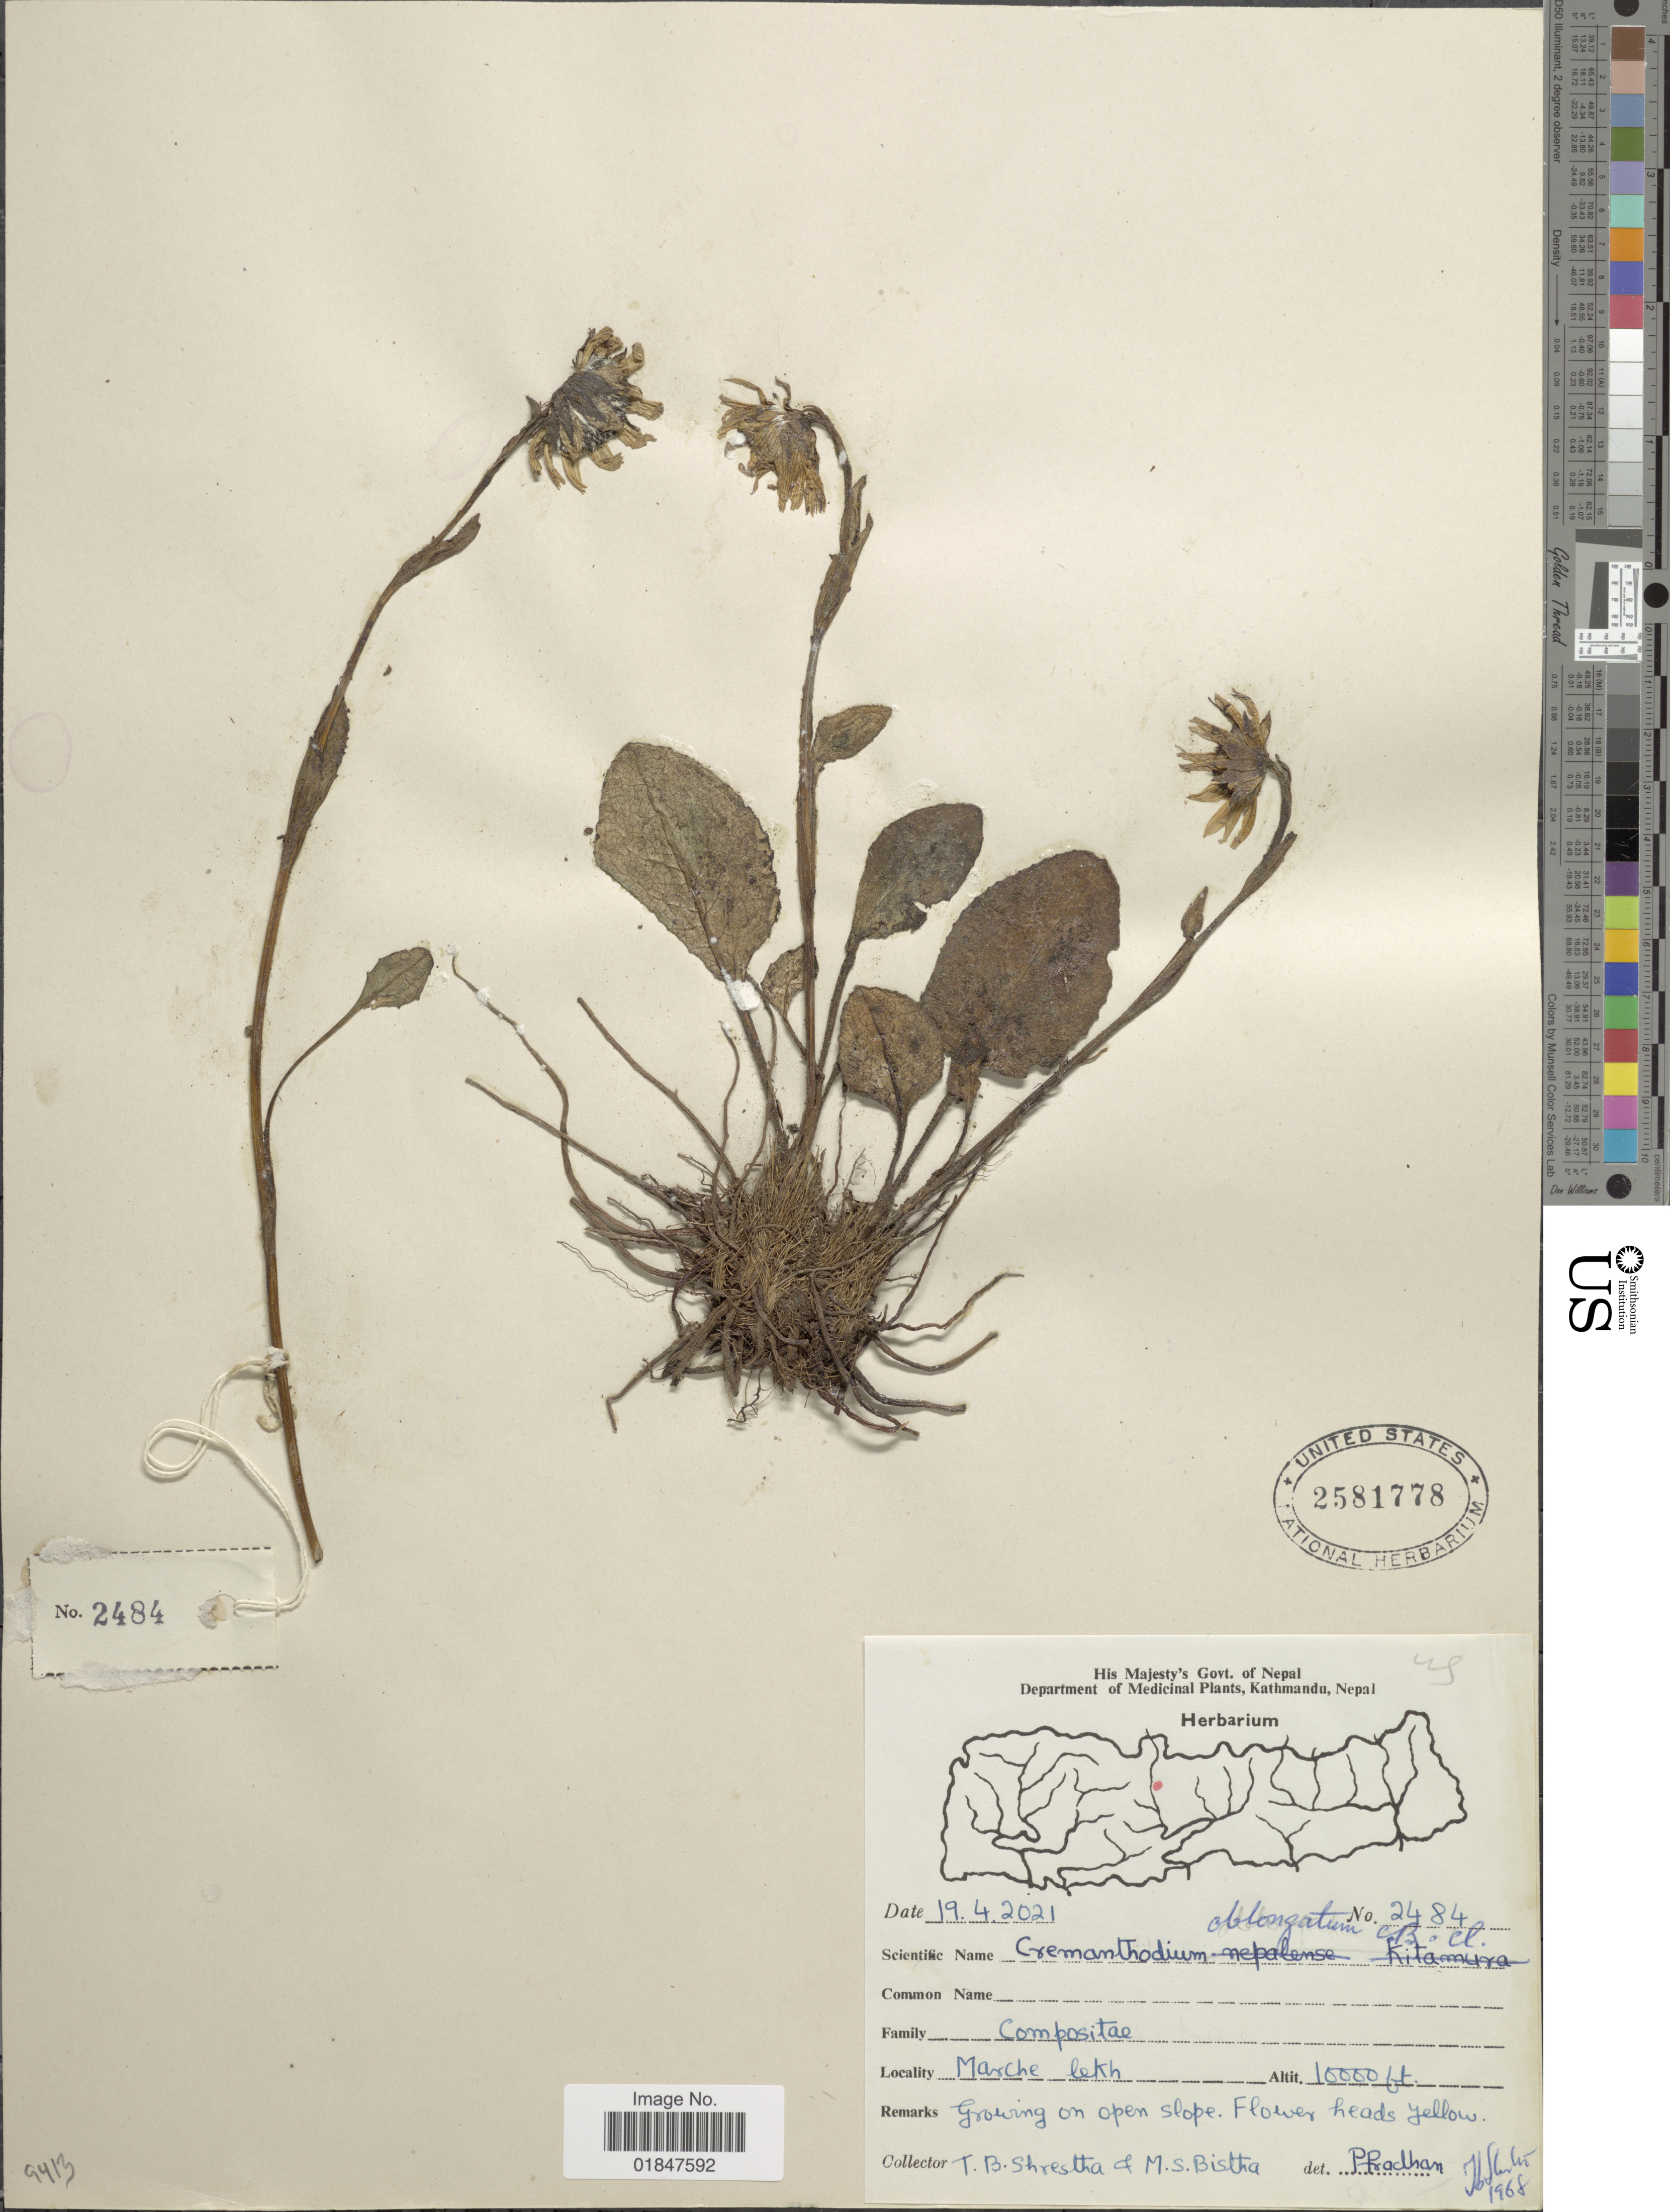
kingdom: Plantae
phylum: Tracheophyta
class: Magnoliopsida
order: Asterales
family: Asteraceae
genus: Cremanthodium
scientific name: Cremanthodium oblongatum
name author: C.B. Clarke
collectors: T. B. Shrestha & M. Bistha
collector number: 2484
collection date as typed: Transcribed d/m/y: 19/4/2021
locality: Marche Lekh [interpreted]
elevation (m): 3048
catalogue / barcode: US 2581778